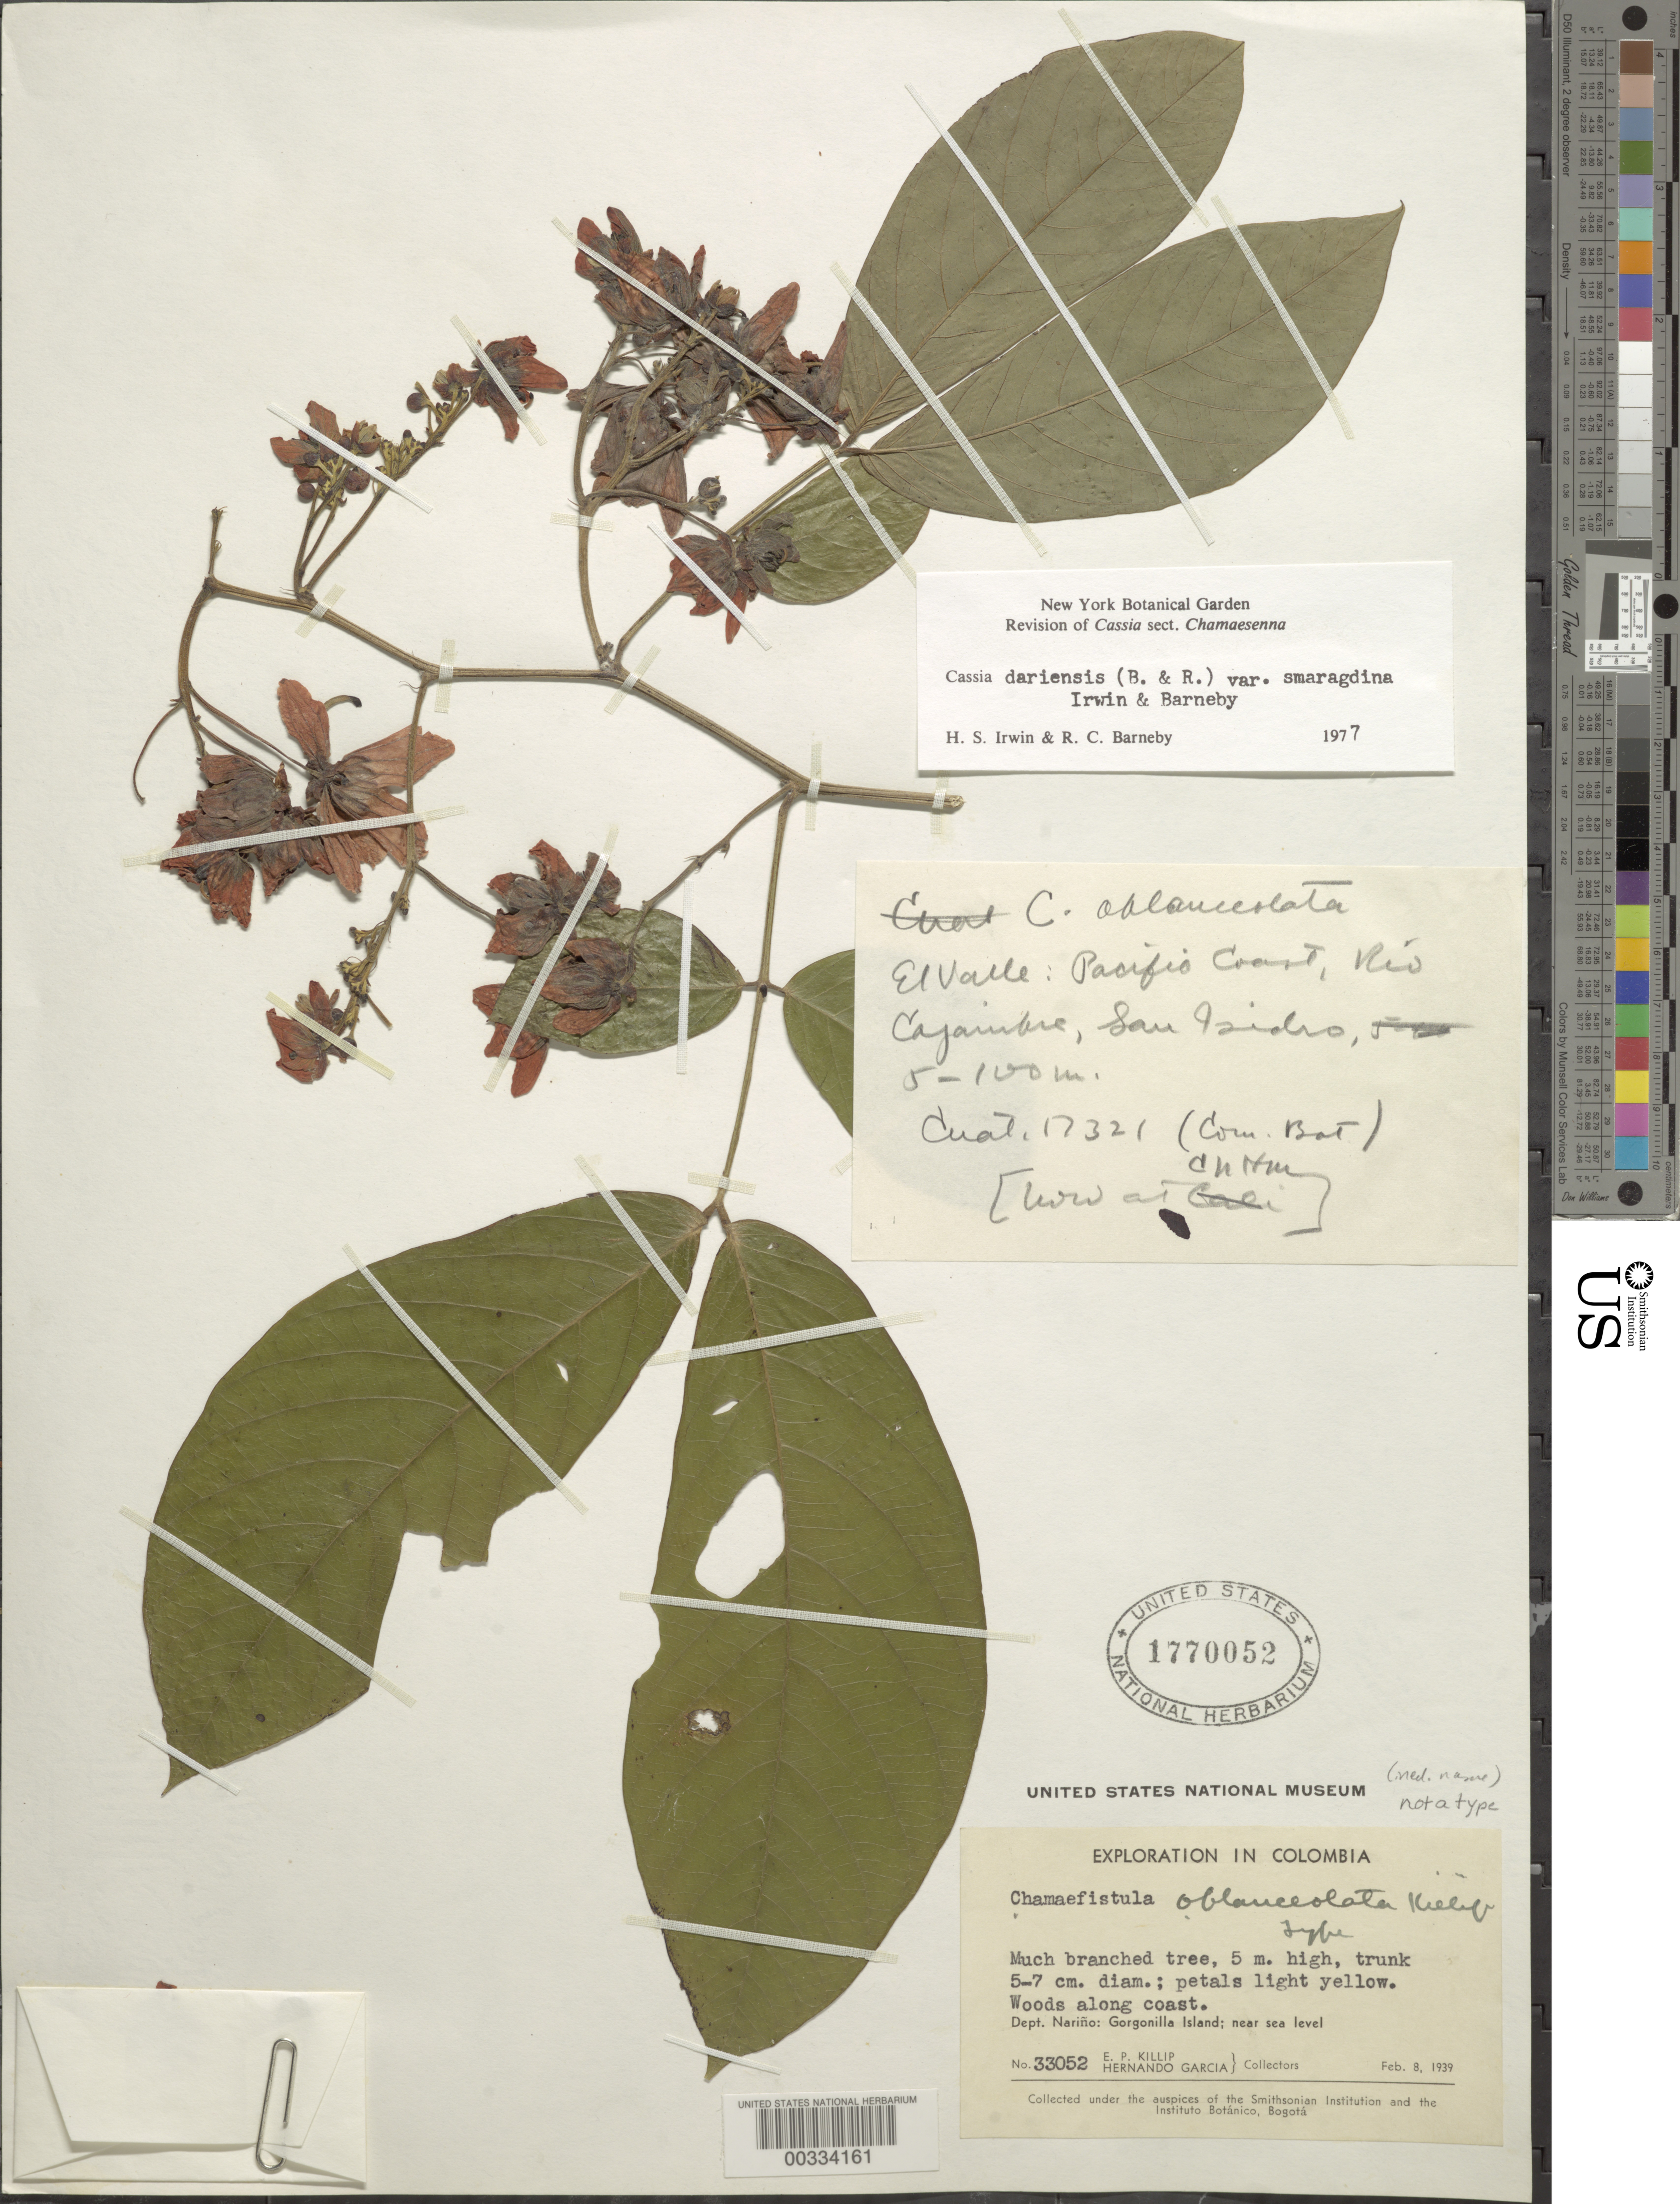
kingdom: Plantae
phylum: Tracheophyta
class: Magnoliopsida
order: Fabales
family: Fabaceae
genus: Senna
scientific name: Senna dariensis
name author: (Britton & Rose) H.S. Irwin & Barneby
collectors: E. P. Killip & H. Garcia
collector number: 33052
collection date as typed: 08 Feb 1939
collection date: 1939-02-08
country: Colombia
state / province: Nariño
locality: Gorgona I.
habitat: Woods along coast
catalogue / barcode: US 1770052